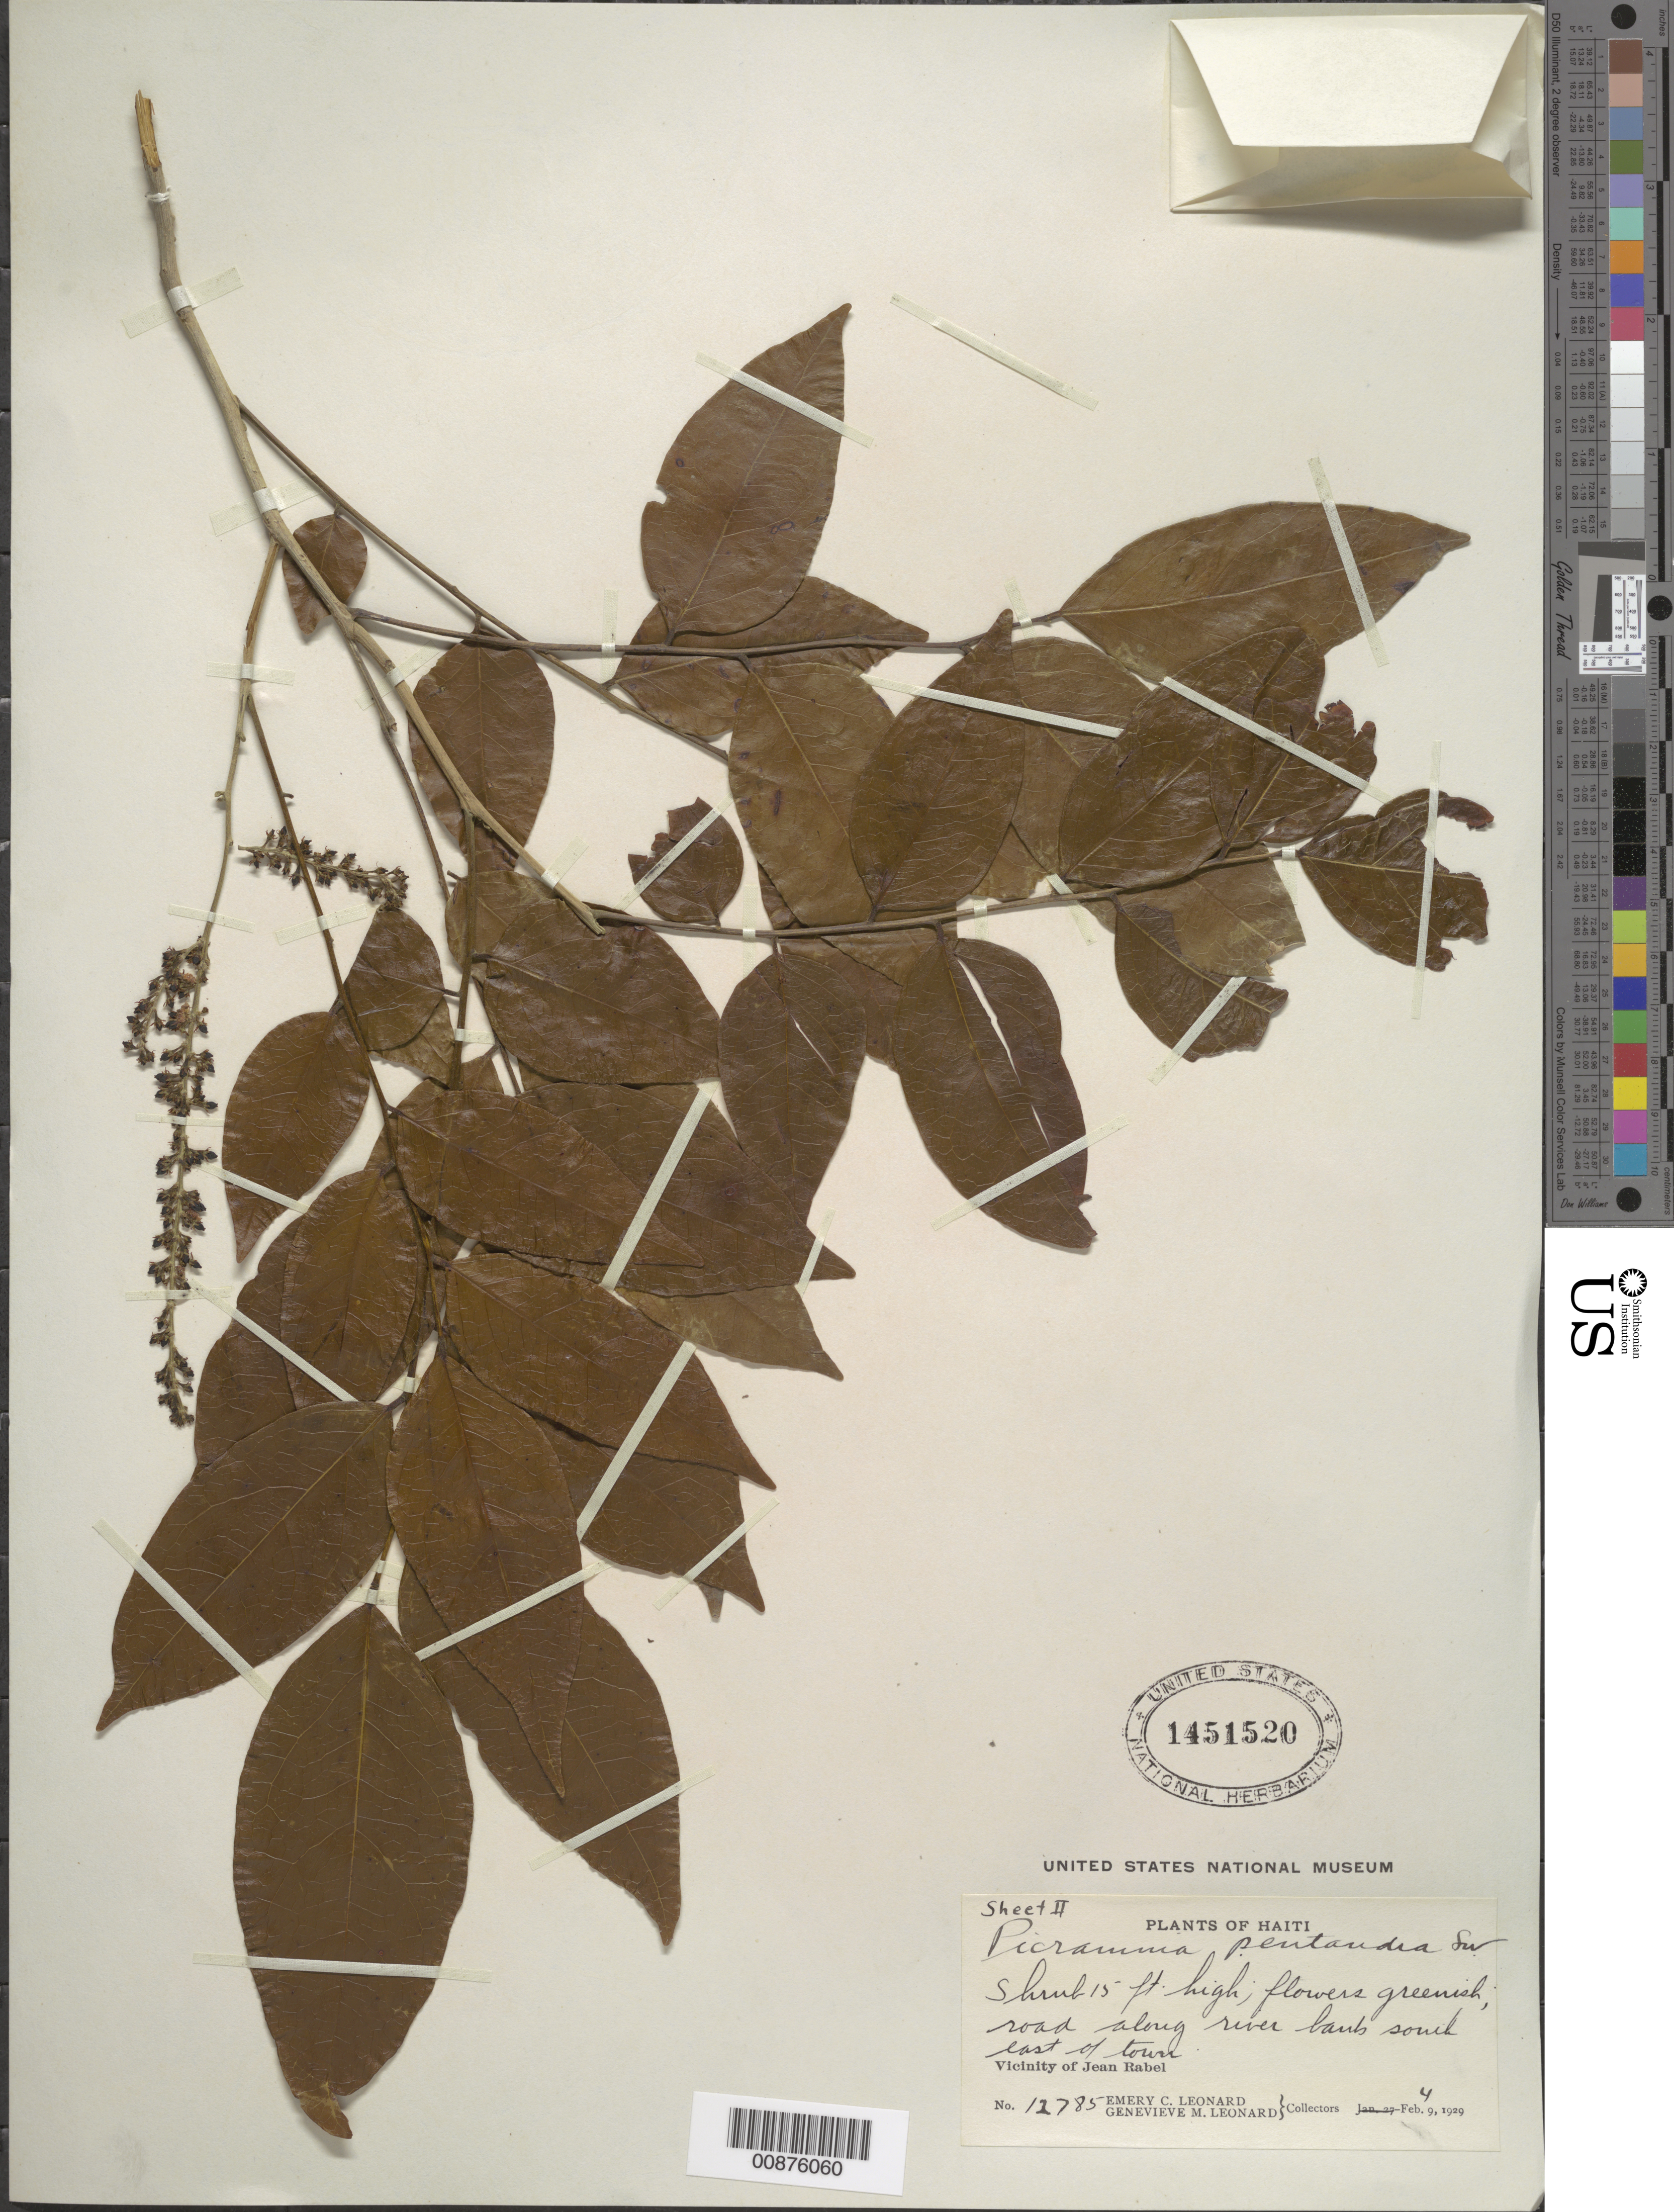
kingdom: Plantae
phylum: Tracheophyta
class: Magnoliopsida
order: Picramniales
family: Picramniaceae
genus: Picramnia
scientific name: Picramnia pentandra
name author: Sw.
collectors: E. C. Leonard & G. M. Leonard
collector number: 12785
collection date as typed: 04 Feb 1929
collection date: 1929-02-04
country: Haiti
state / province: Nord-Ouest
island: Hispaniola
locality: Vicinity of Jean Rabel, SE of town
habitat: Road along river bank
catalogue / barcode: US 1451520